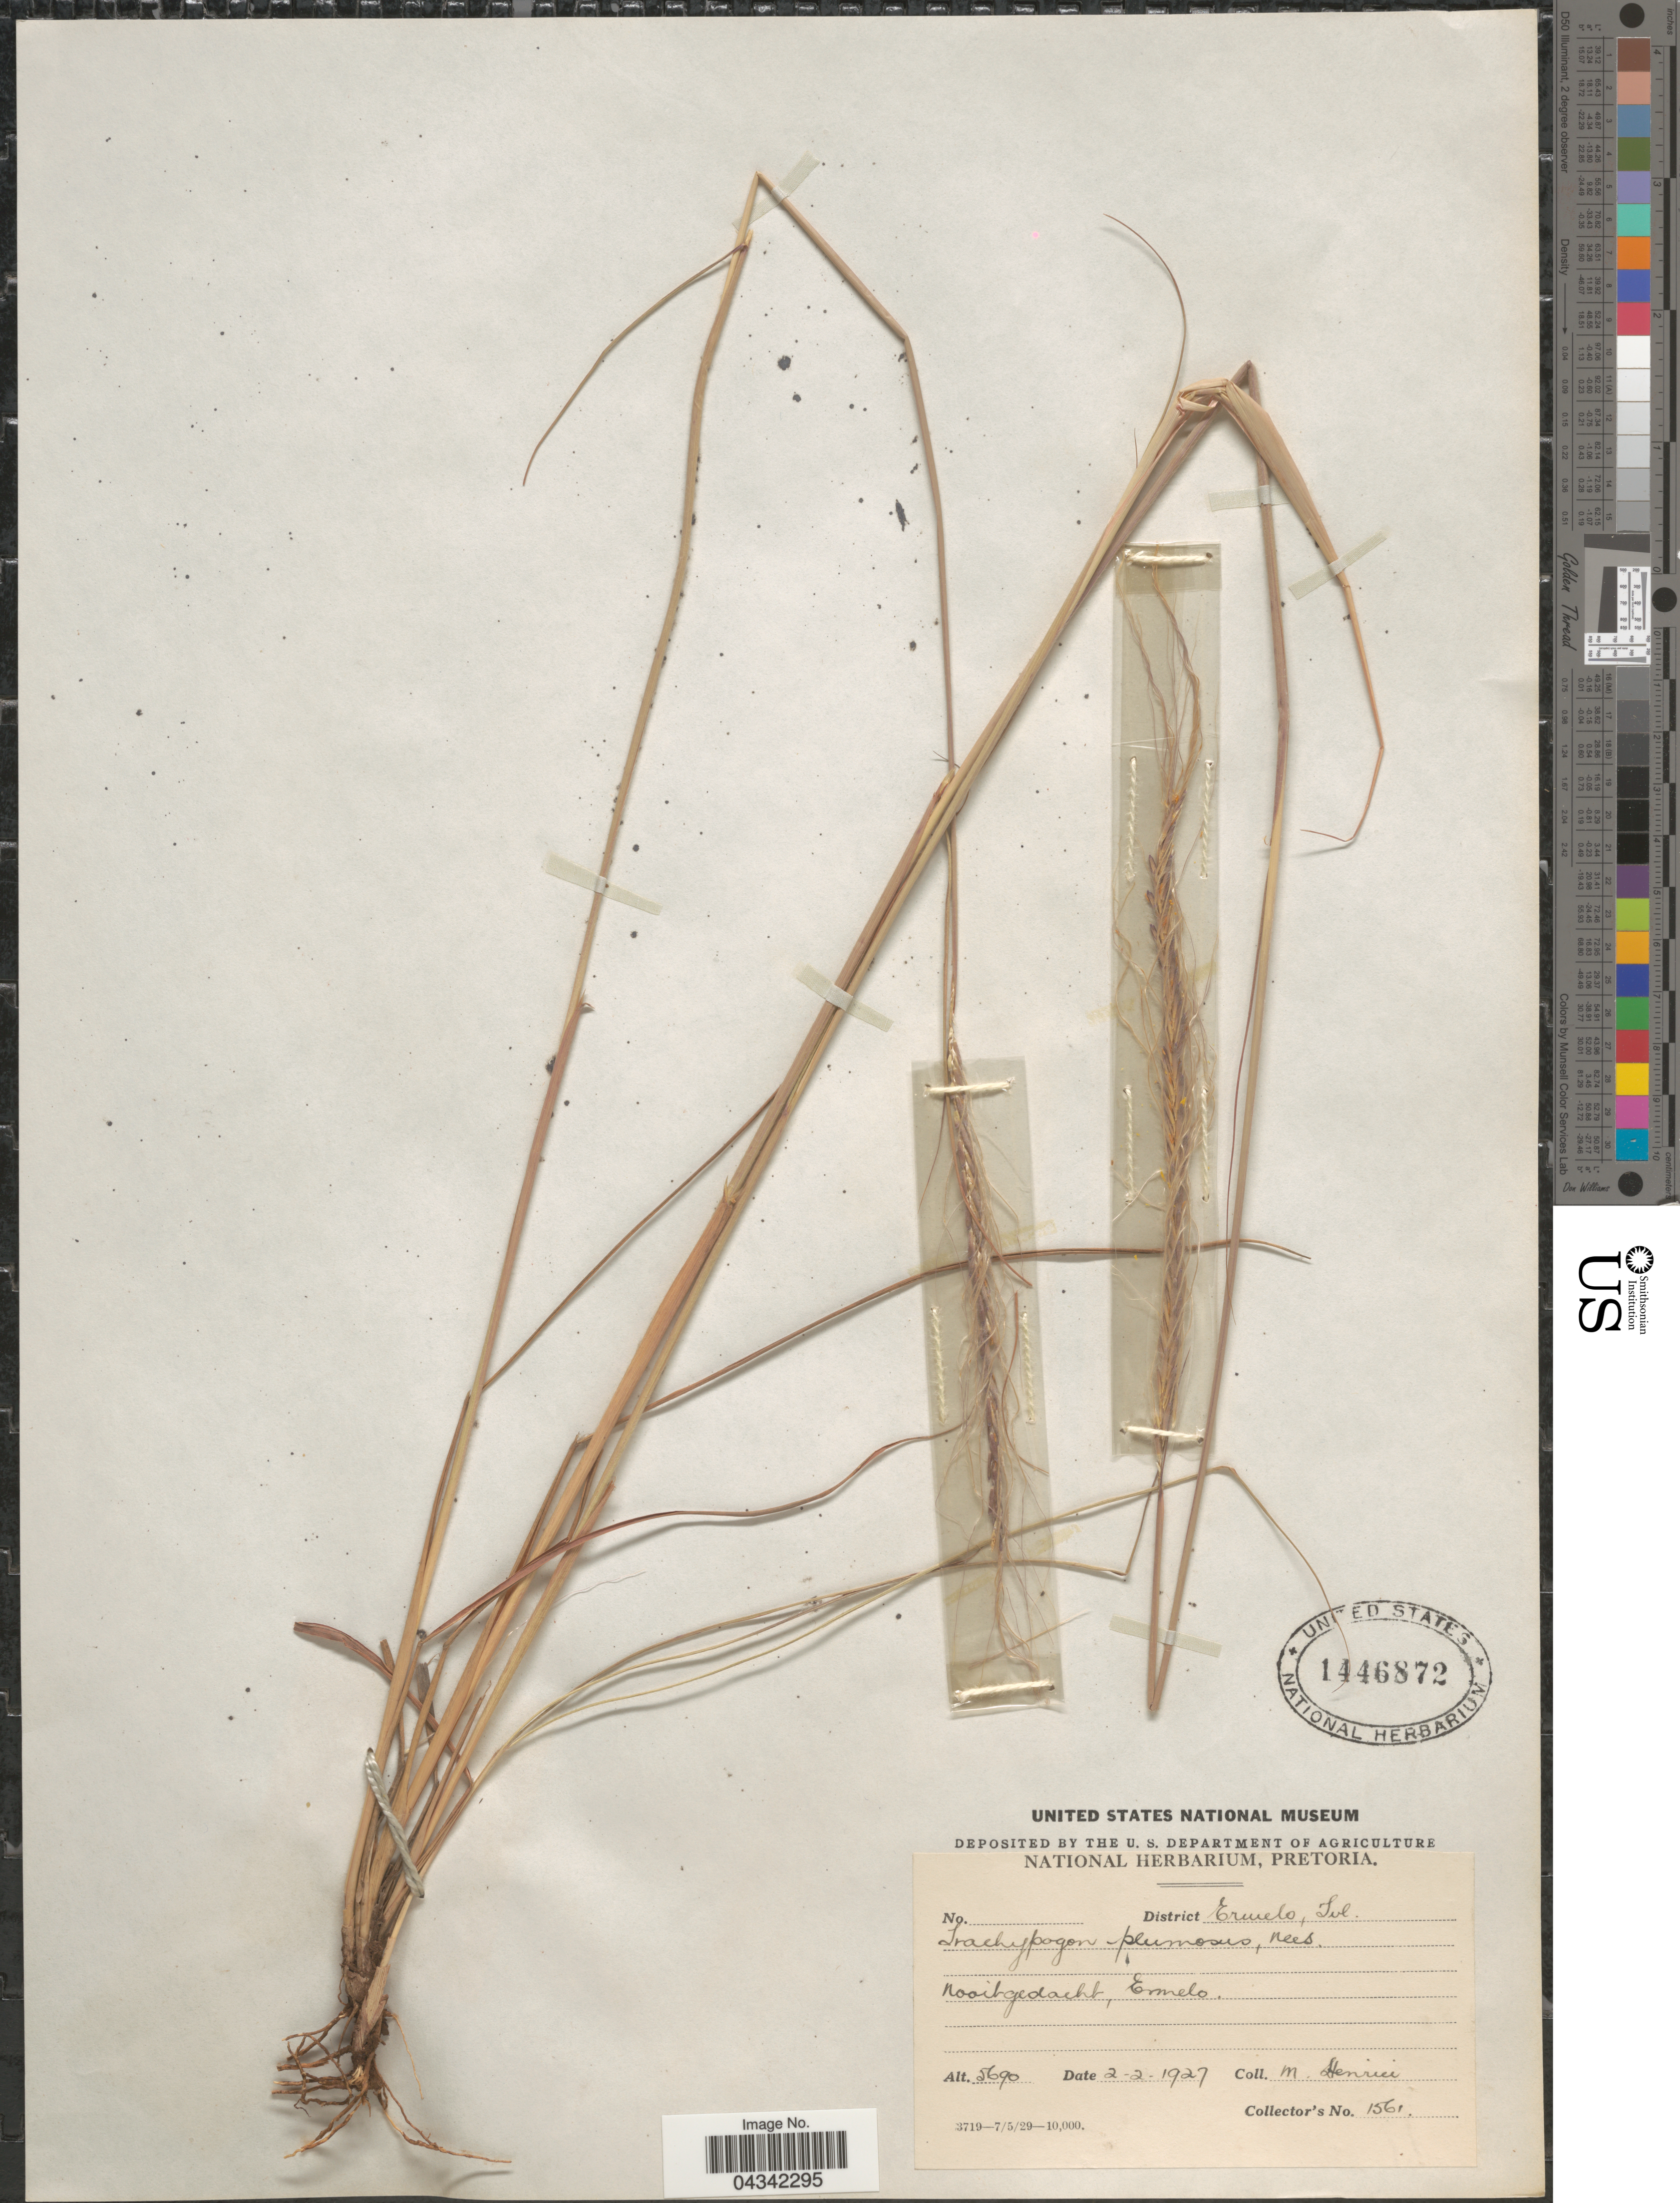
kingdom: Plantae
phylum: Tracheophyta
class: Liliopsida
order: Poales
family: Poaceae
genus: Trachypogon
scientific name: Trachypogon spicatus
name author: (L. f.) Kuntze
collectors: M. Henrici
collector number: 1561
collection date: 1927-02-02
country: South Africa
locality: District Ermelo, Tvl. Nooitgedacht, Ermelo.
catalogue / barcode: US 1446872